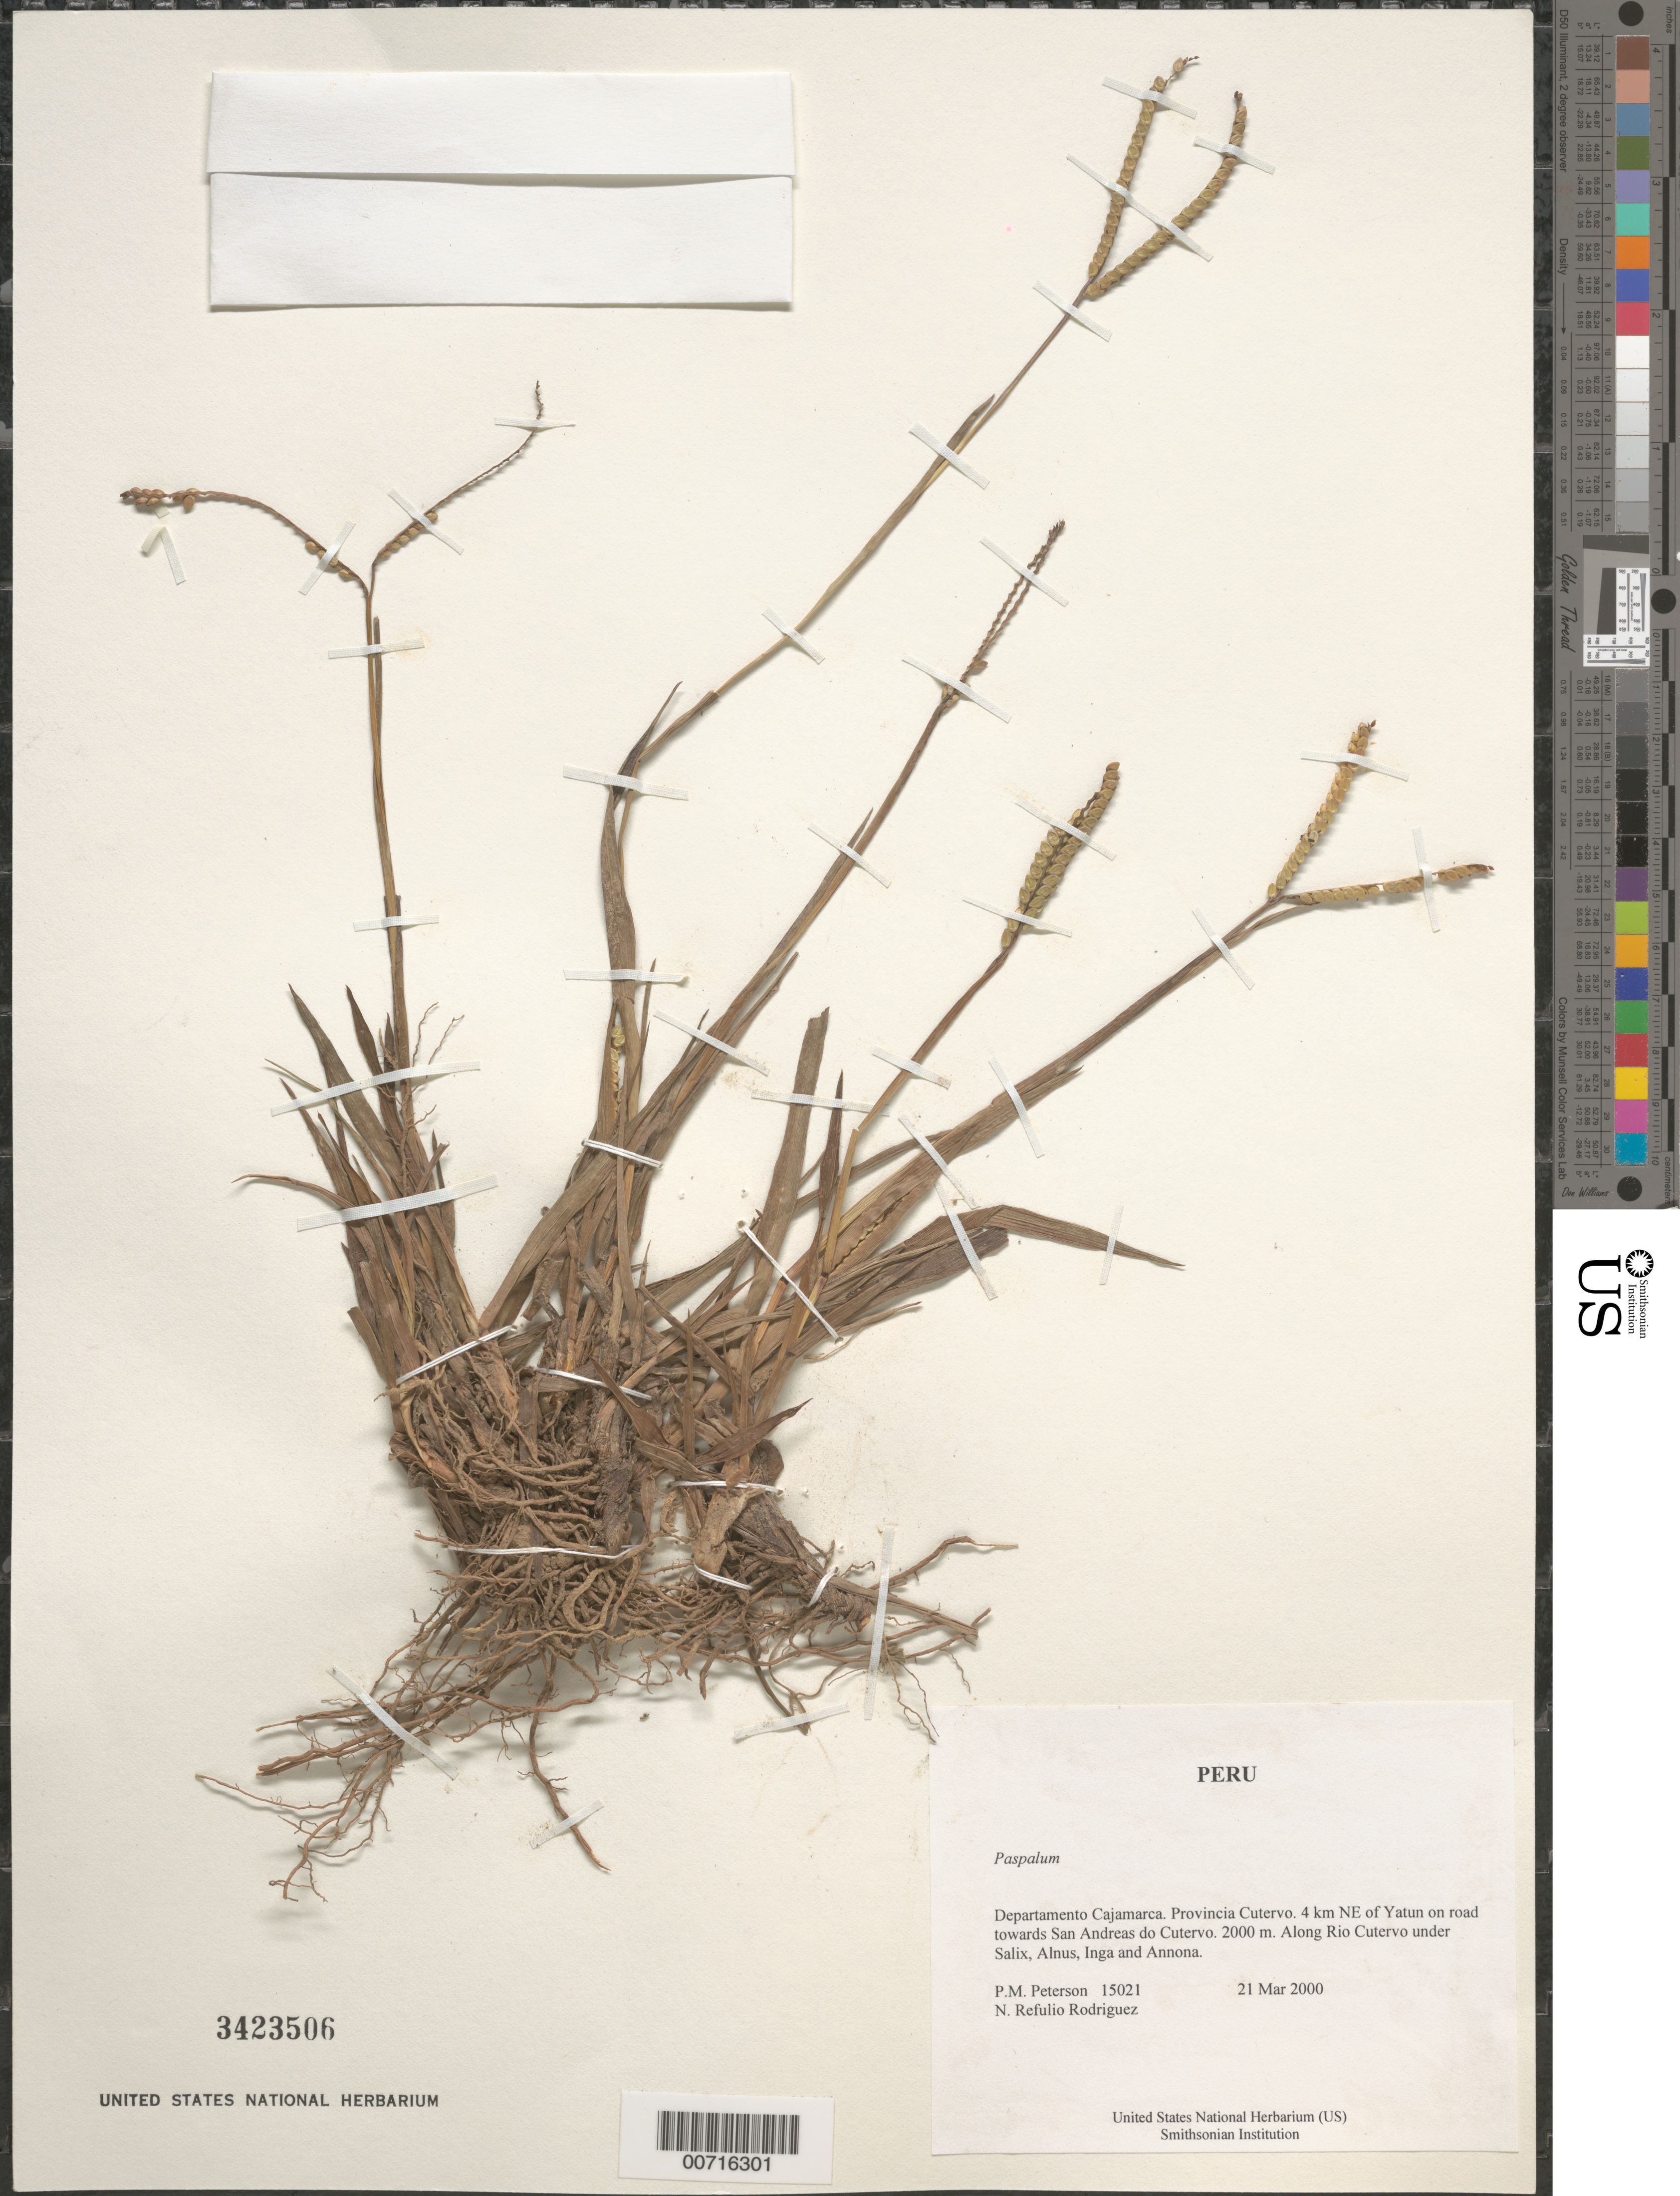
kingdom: Plantae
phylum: Tracheophyta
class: Liliopsida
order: Poales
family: Poaceae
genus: Paspalum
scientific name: Paspalum sp.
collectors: P. M. Peterson & N. Refulio-Rodríguez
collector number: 15021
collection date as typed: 21 Mar 2000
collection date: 2000-03-21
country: Peru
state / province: Cajamarca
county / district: Cutervo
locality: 4 km NE of Yatun on road towards San Andreas do Cutervo.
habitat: Along Rio Cutervo under Salix, Alnus, Inga and Annona.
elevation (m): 2000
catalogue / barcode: US 3423506